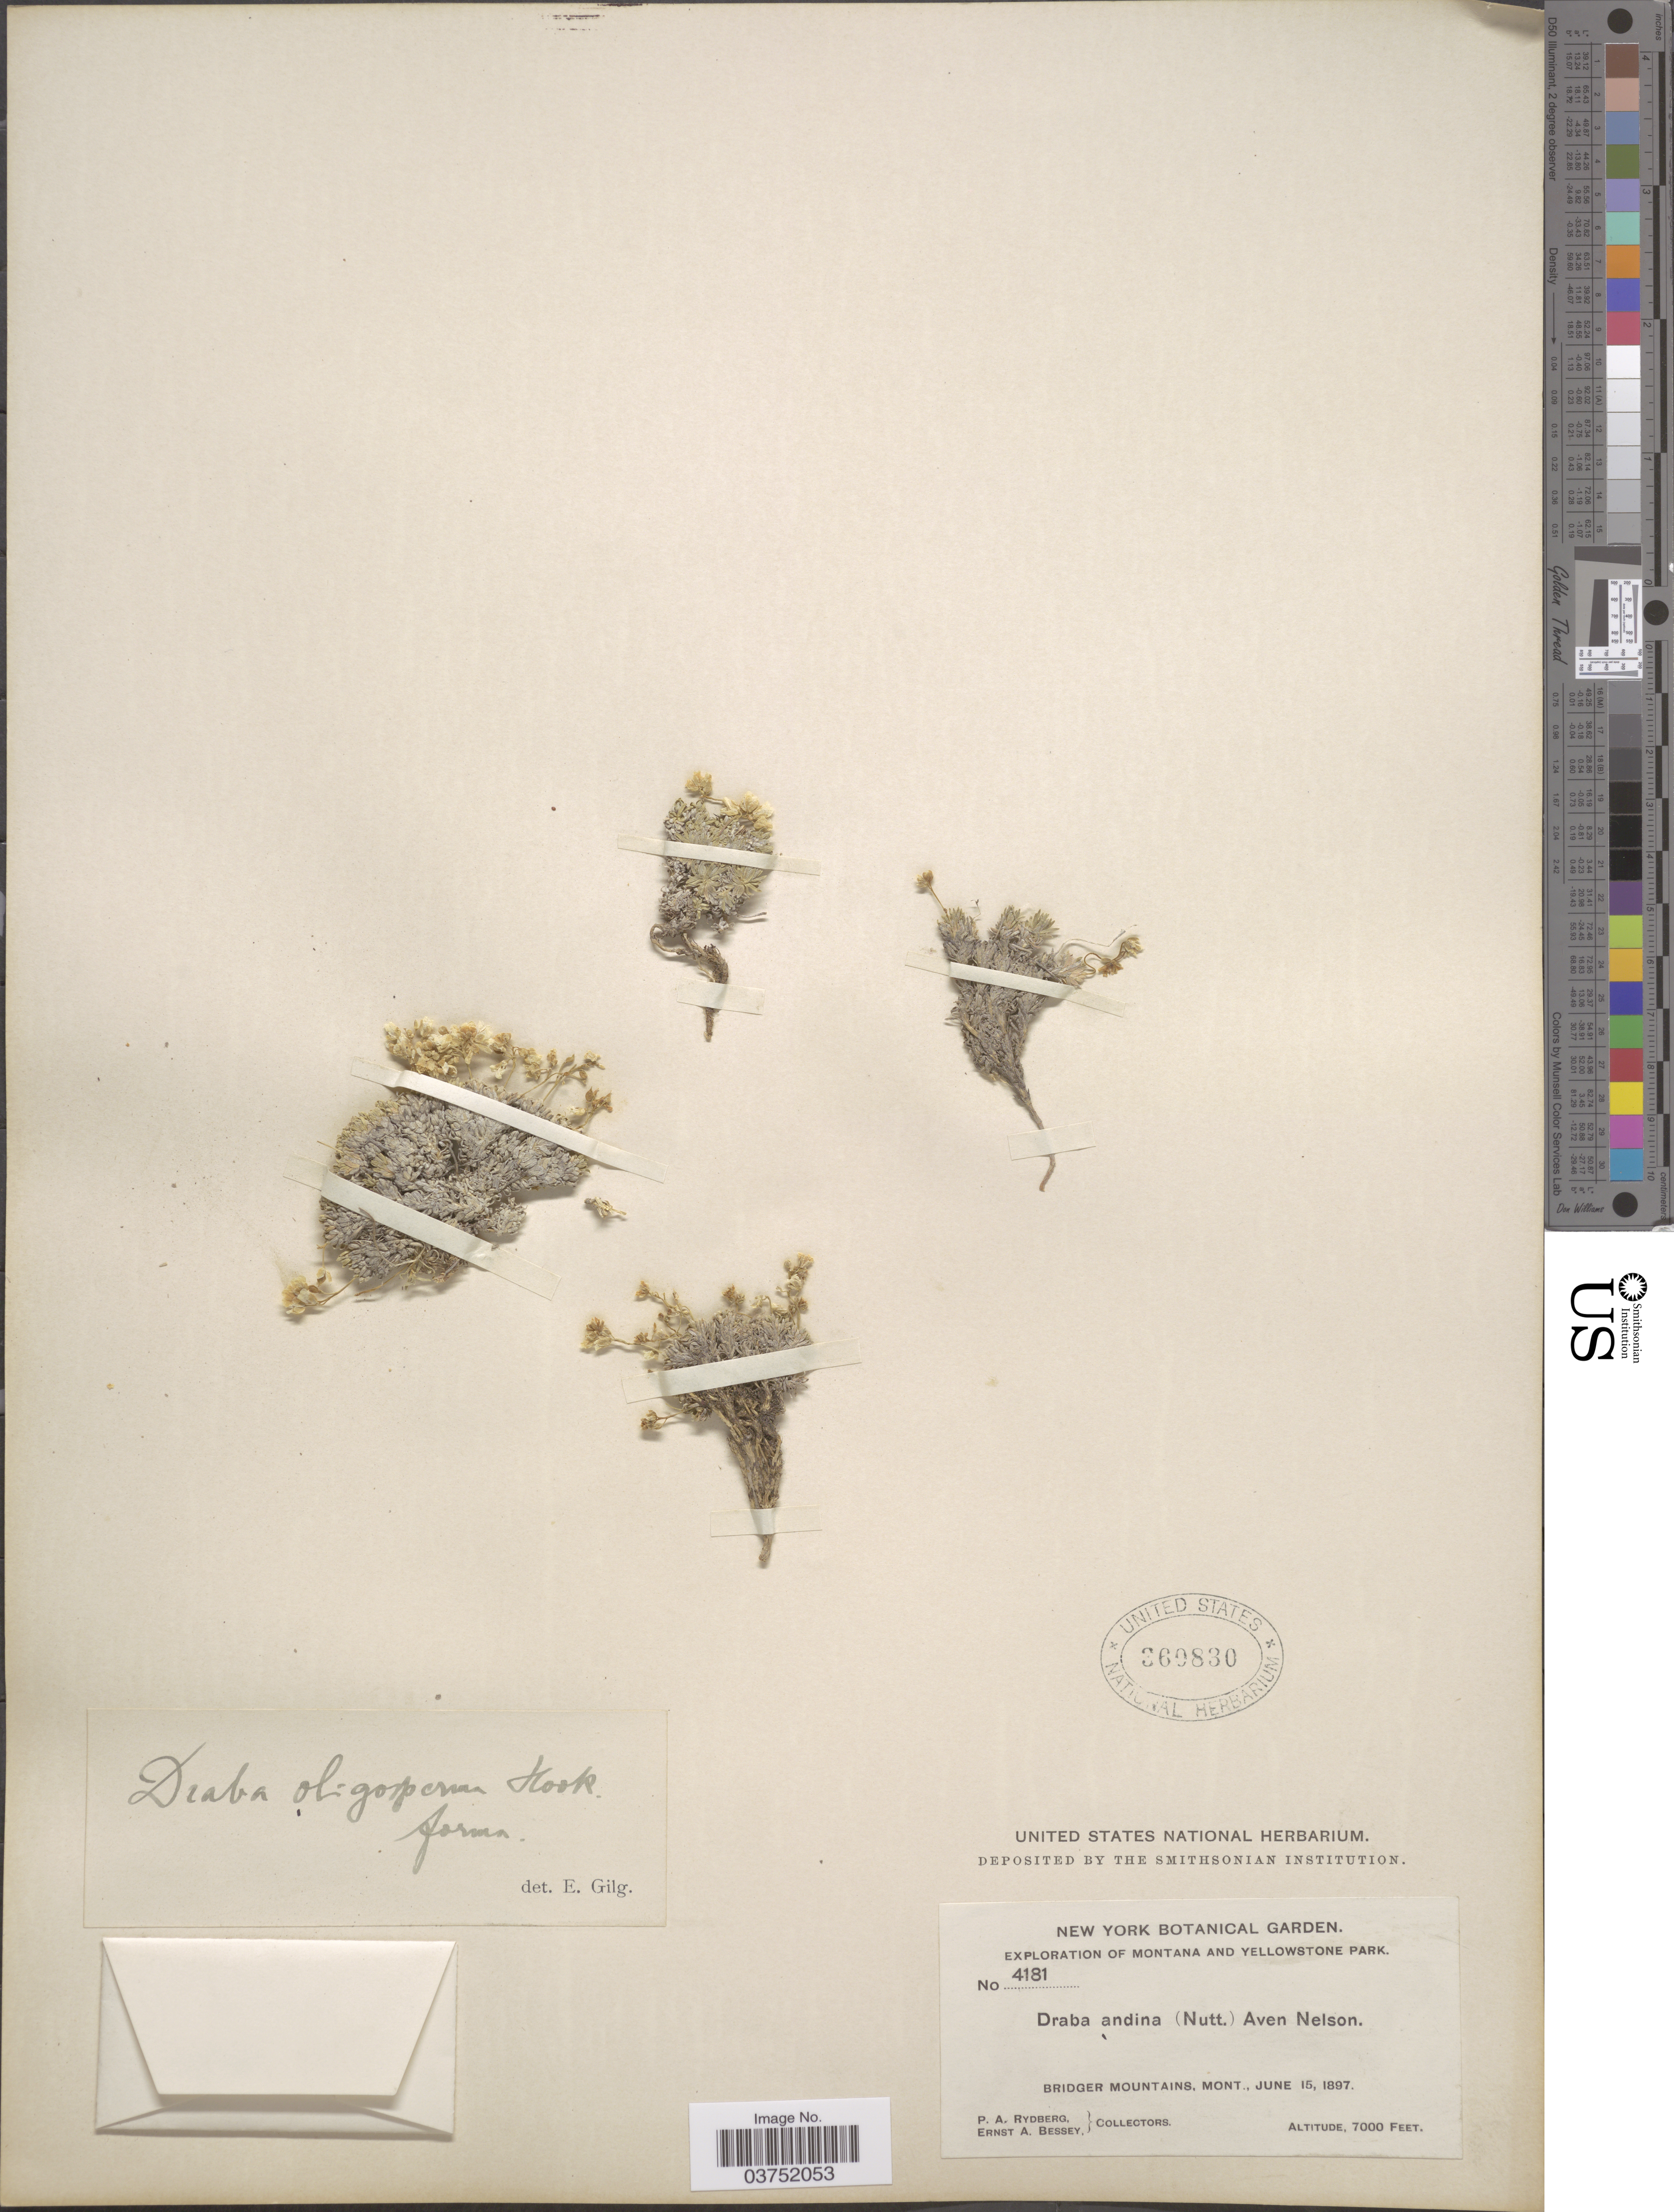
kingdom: Plantae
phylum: Tracheophyta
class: Magnoliopsida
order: Brassicales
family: Brassicaceae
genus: Draba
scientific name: Draba oligosperma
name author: Hook.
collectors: P. A. Rydberg & E. A. Bessey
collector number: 4181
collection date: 1897-06-15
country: United States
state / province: Montana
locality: Bridger Mountains. Yellowstone Park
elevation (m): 2134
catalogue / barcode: US 360830